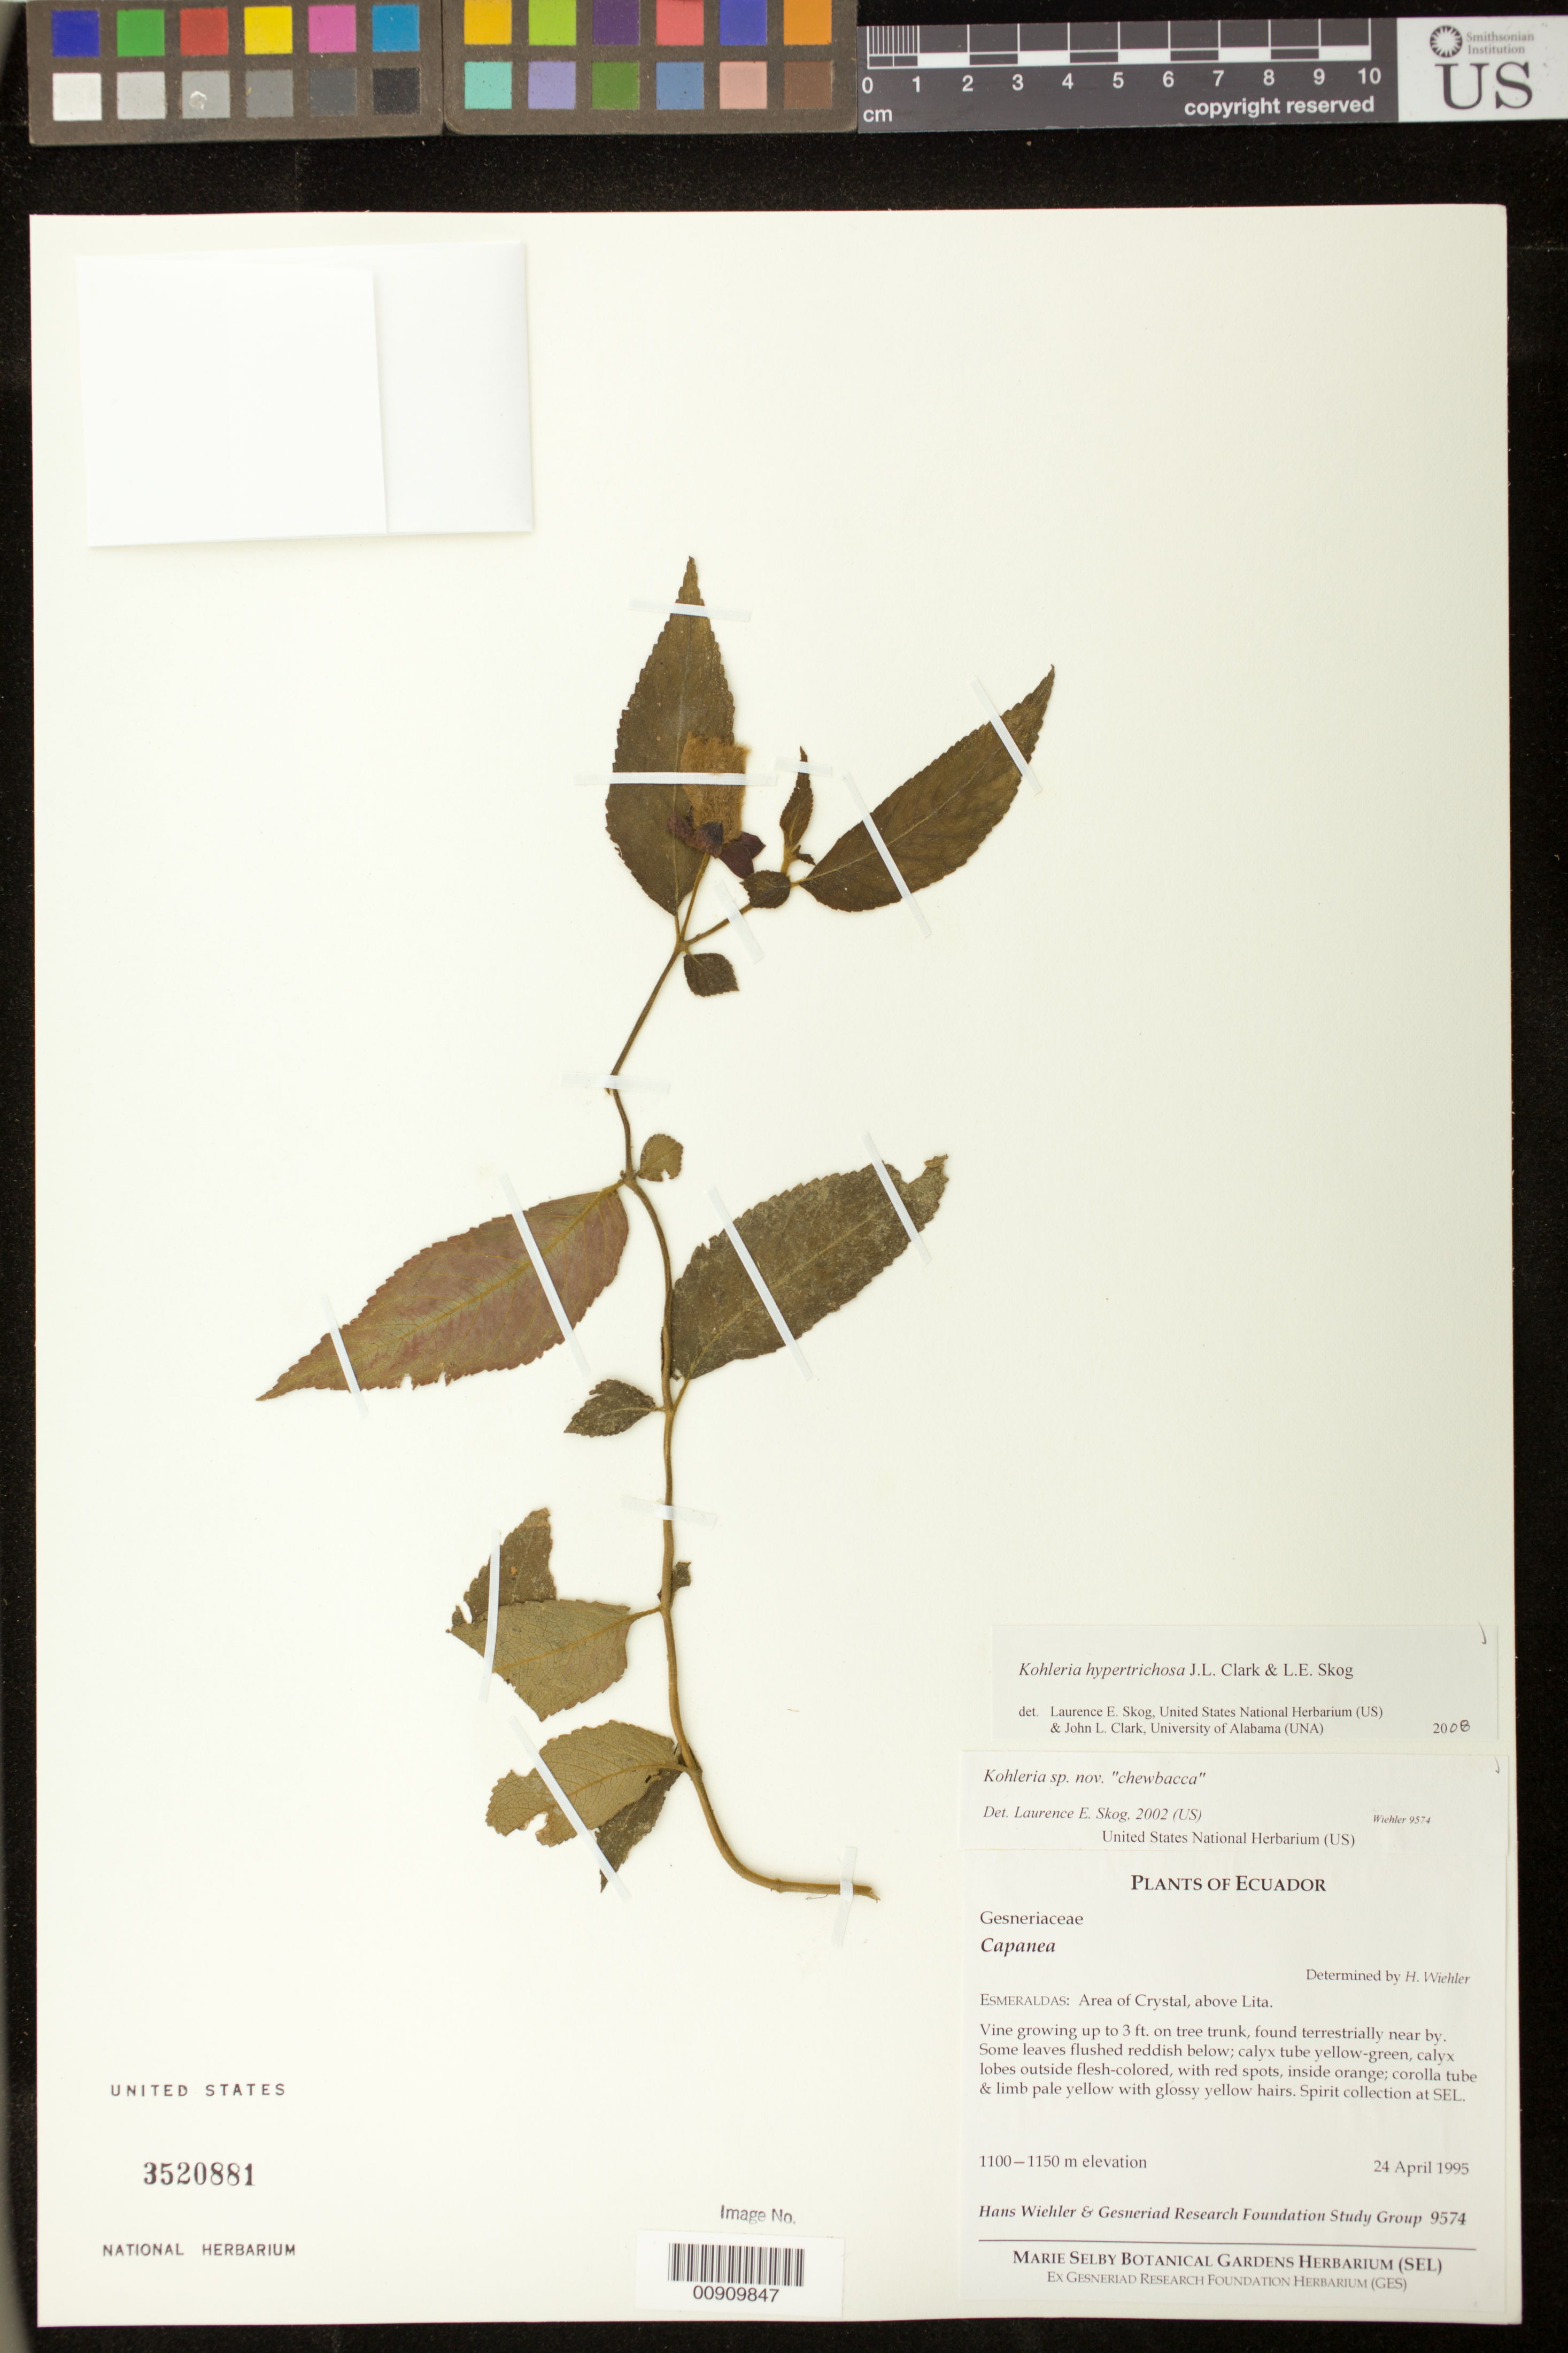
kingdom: Plantae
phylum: Tracheophyta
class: Magnoliopsida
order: Lamiales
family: Gesneriaceae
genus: Kohleria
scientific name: Kohleria hypertrichosa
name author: J.L. Clark & L.E. Skog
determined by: Clark, J. L.; Skog, Laurence E.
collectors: H. J. Wiehler & GRF Study Group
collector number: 9574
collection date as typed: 24 Apr 1995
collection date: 1995-04-24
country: Ecuador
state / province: Esmeraldas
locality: Esmeraldas: area of Crystal, above Lita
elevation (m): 1100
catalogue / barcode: US 3520881